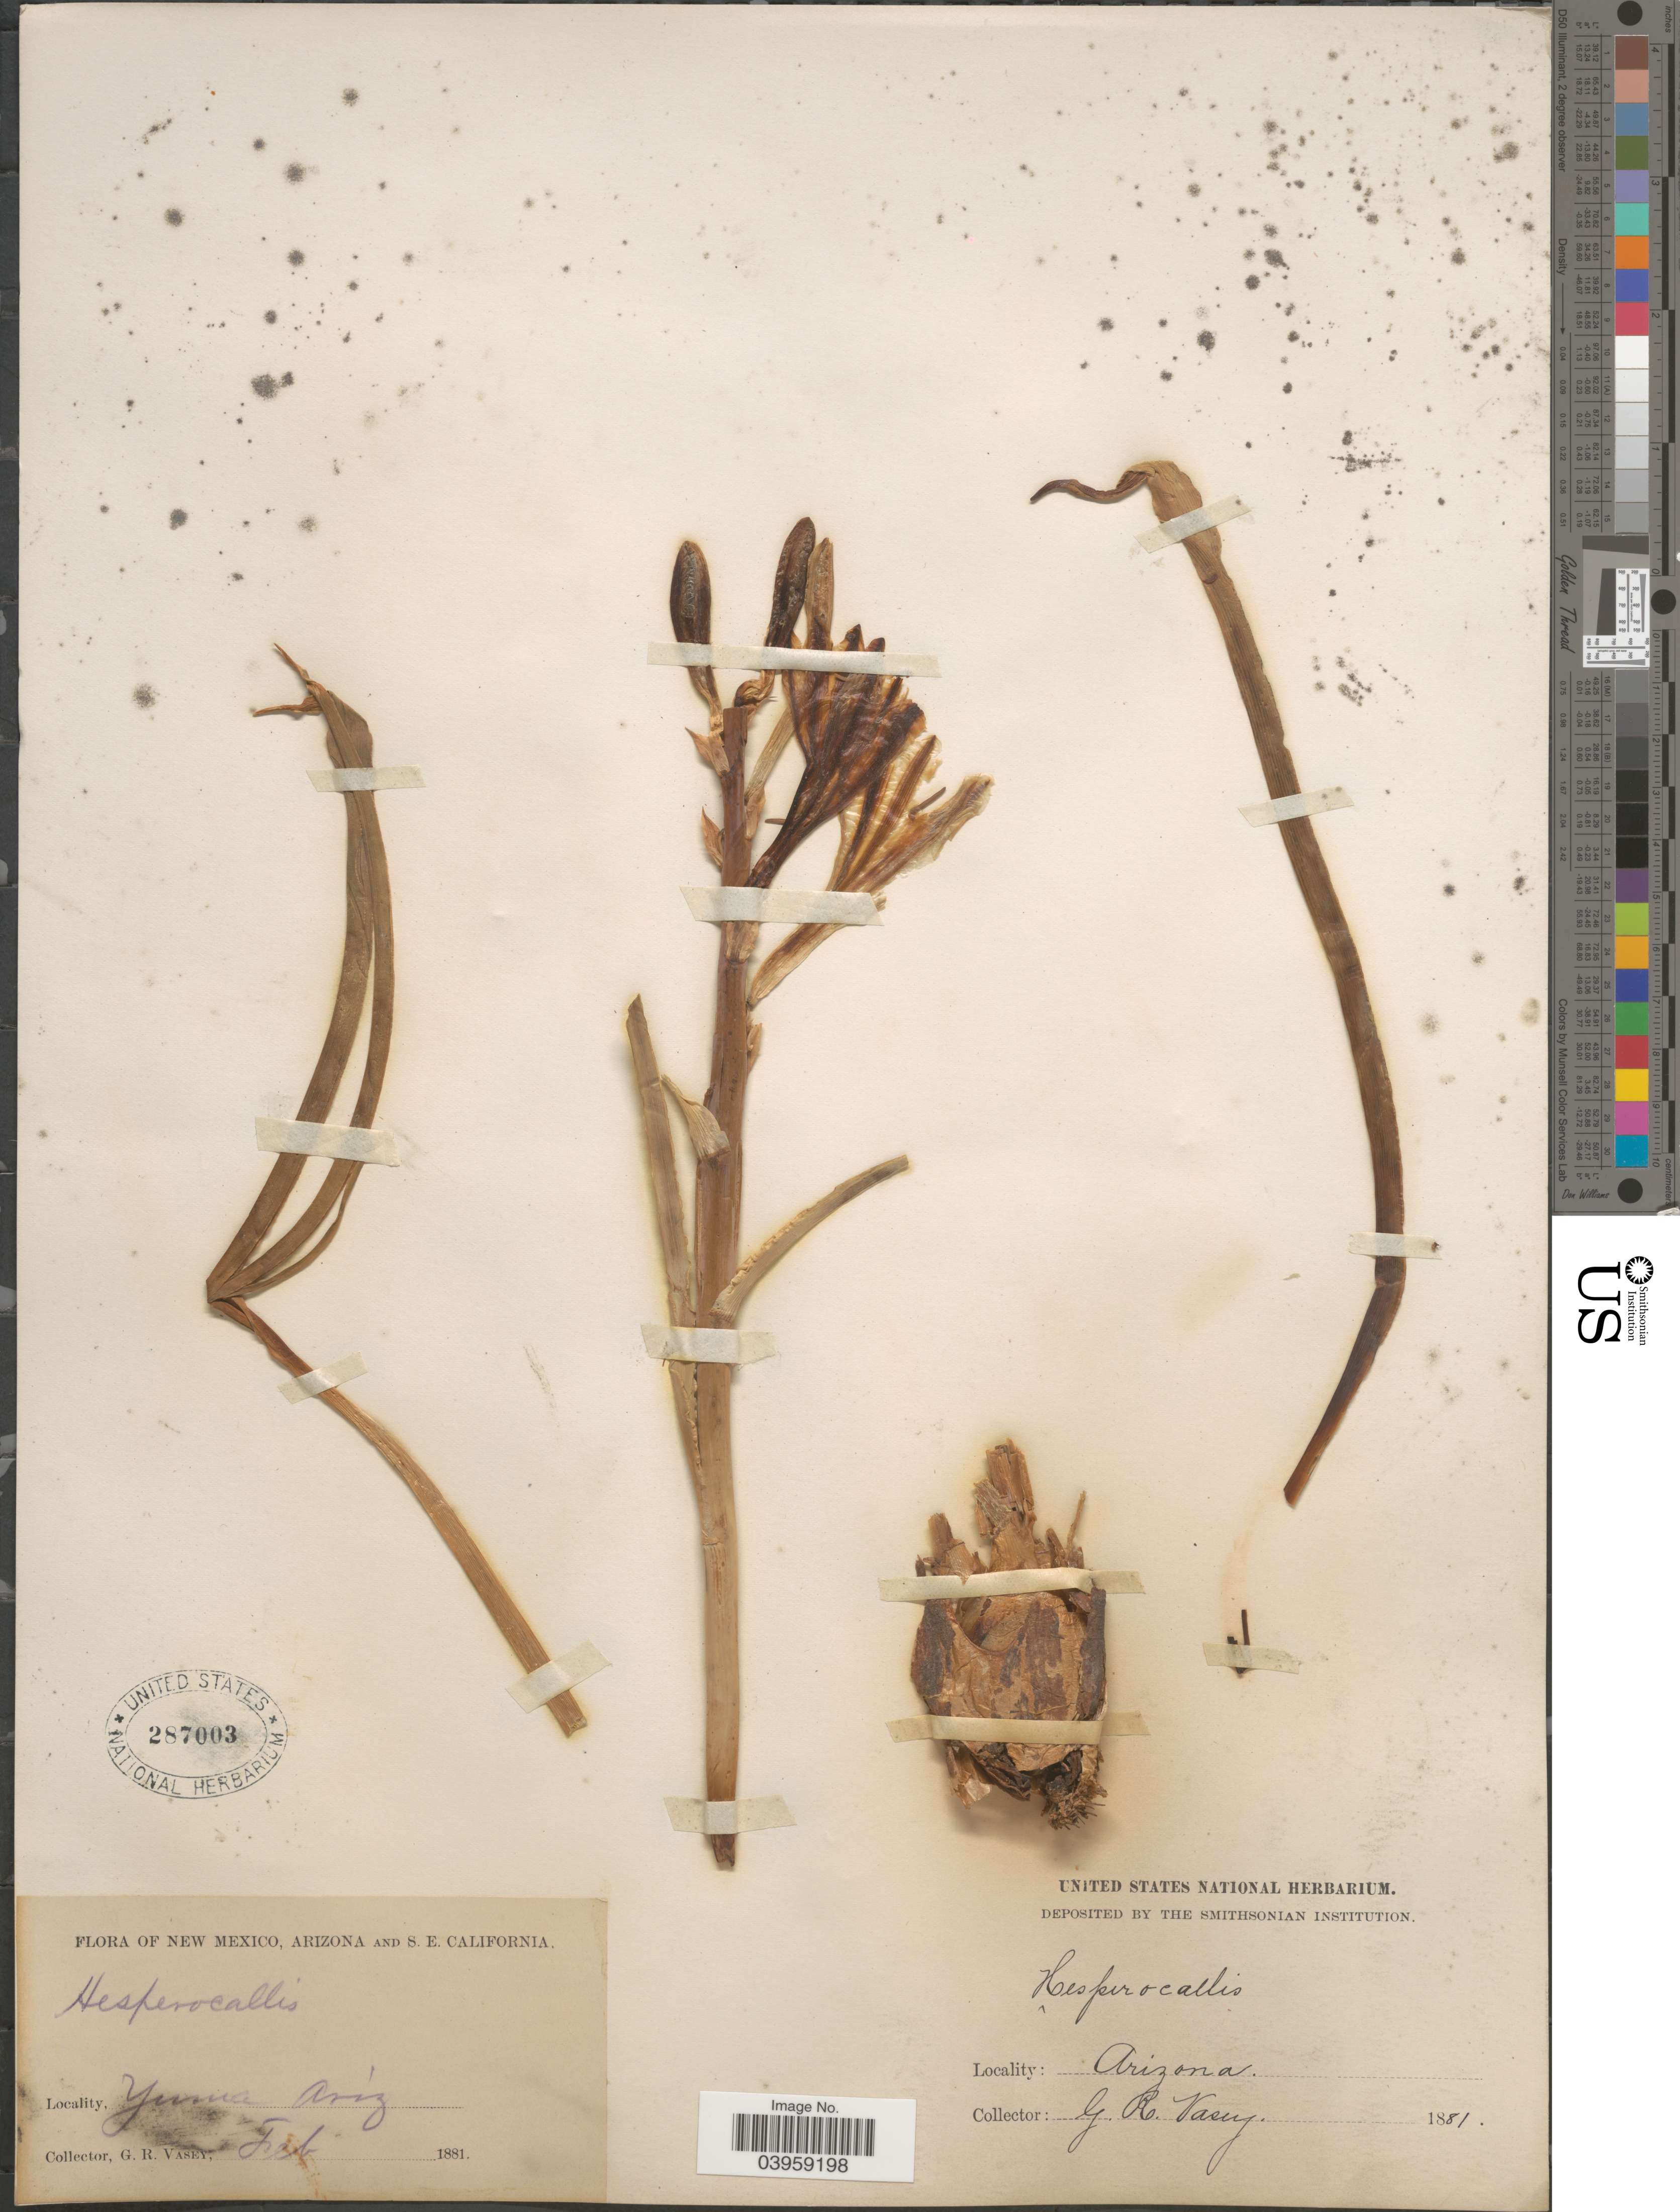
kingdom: Plantae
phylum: Tracheophyta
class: Liliopsida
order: Asparagales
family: Asparagaceae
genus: Hesperocallis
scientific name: Hesperocallis undulata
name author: A. Gray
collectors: G. R. Vasey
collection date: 1881-02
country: United States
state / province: Arizona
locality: Yuma.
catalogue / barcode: US 287003